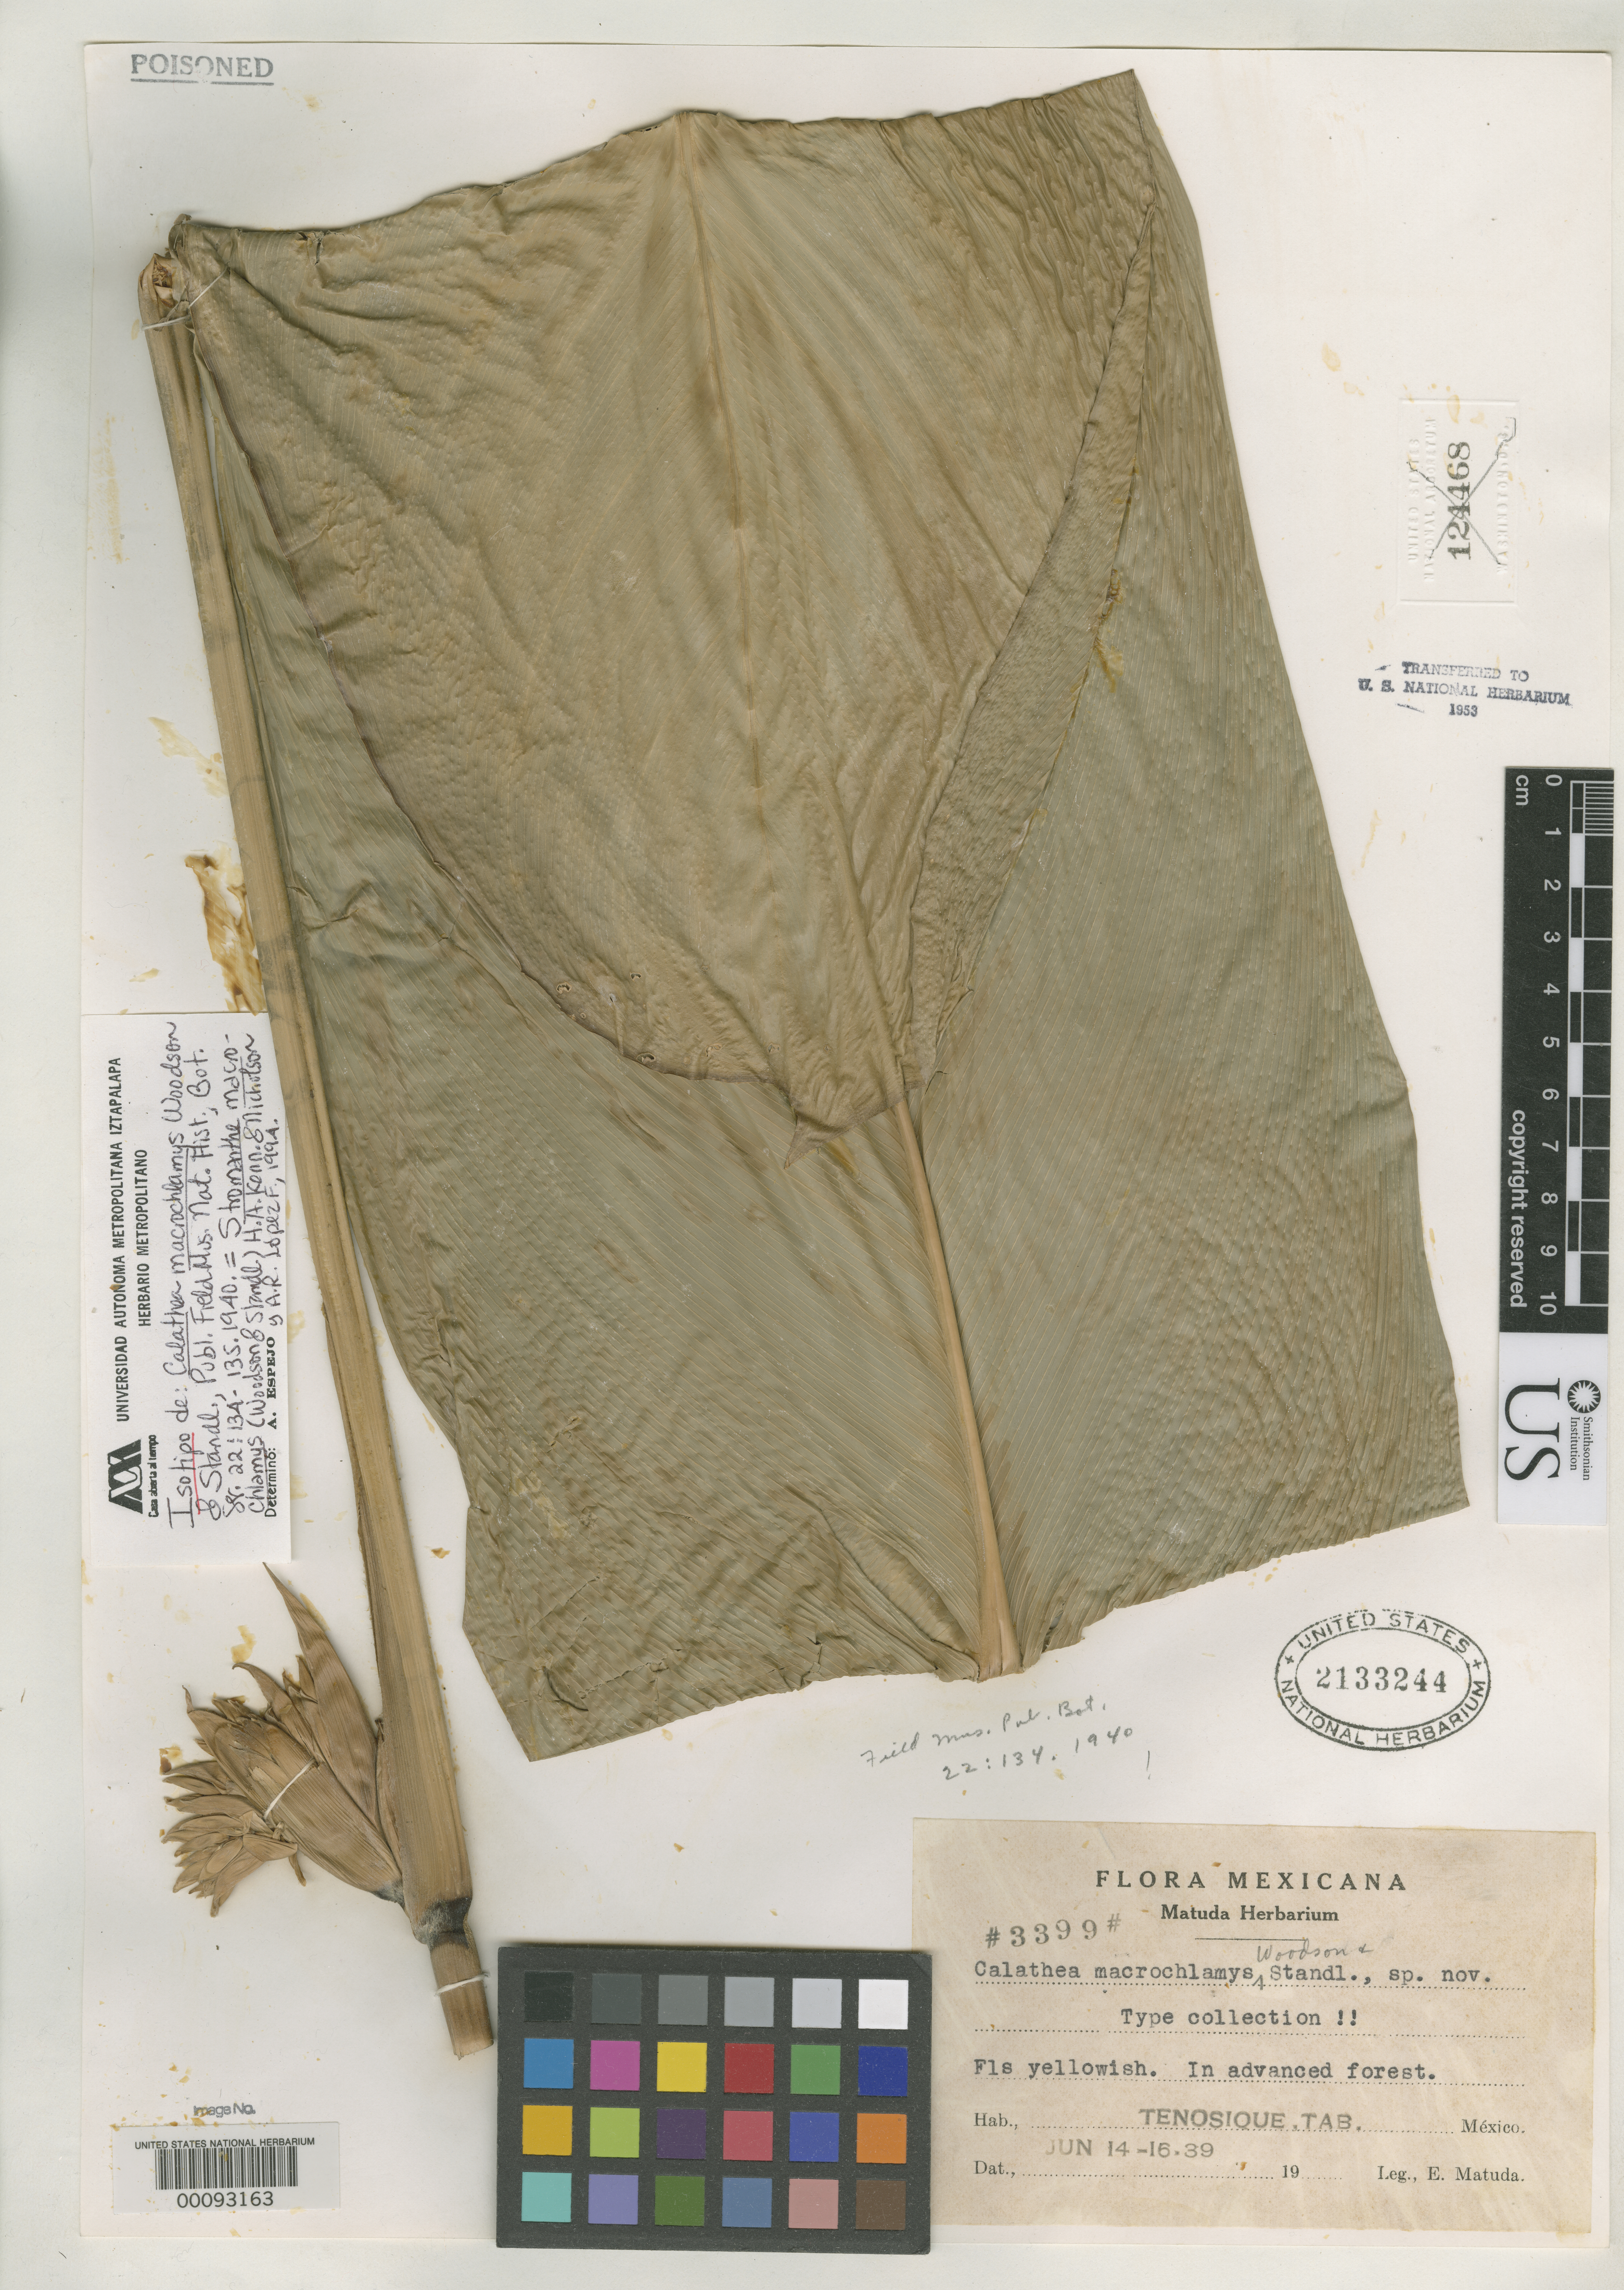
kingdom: Plantae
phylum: Tracheophyta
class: Liliopsida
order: Zingiberales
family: Marantaceae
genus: Calathea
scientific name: Calathea macrochlamys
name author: Woodson & Standl.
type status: Isotype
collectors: E. Matuda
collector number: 3399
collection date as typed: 14 Jun 1939 to 16 Jun 1939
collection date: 1939-06-14/1939-06-16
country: Mexico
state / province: Tabasco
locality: Tenosique.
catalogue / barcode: US 2133244